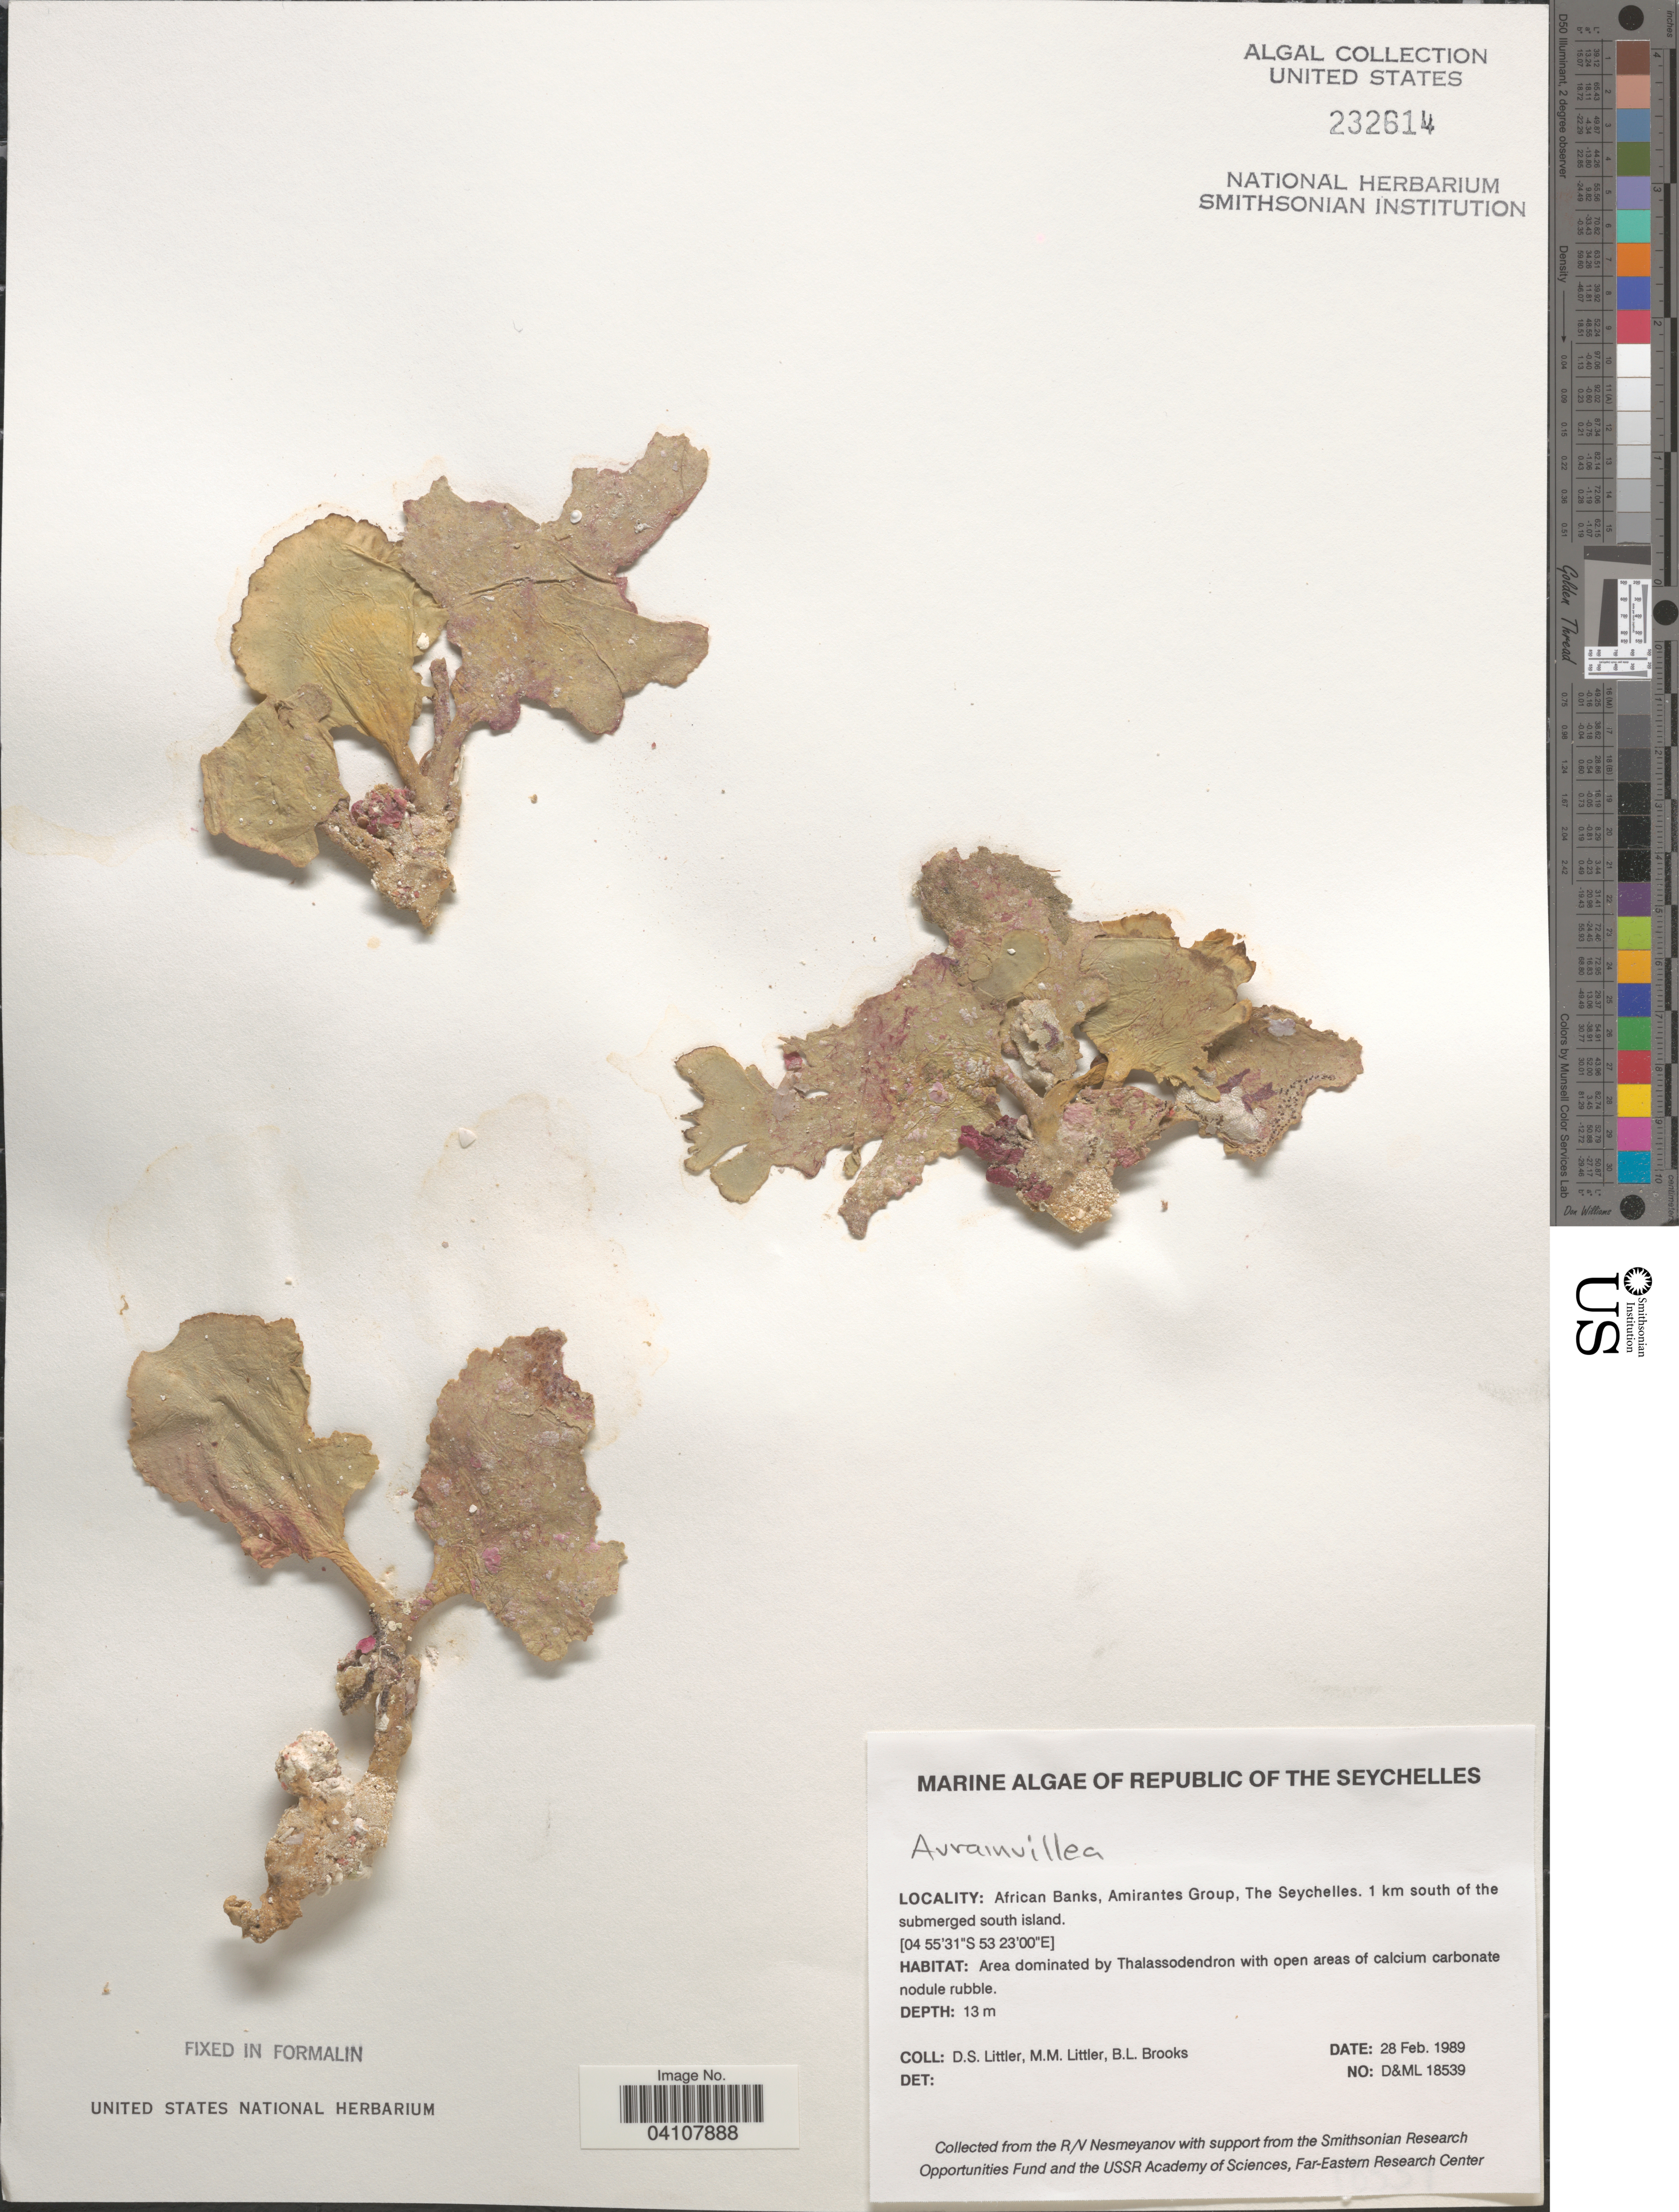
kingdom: Plantae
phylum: Chlorophyta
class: Ulvophyceae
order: Bryopsidales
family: Dichotomosiphonaceae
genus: Avrainvillea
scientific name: Avrainvillea sp.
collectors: D. S. Littler & B. Brooks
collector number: D&ML18539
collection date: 1989-02-28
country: Seychelles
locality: Republic of the Seychelles. African Banks, Amirantes Group. 1 km south of the submerged south island.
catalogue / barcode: US 232614